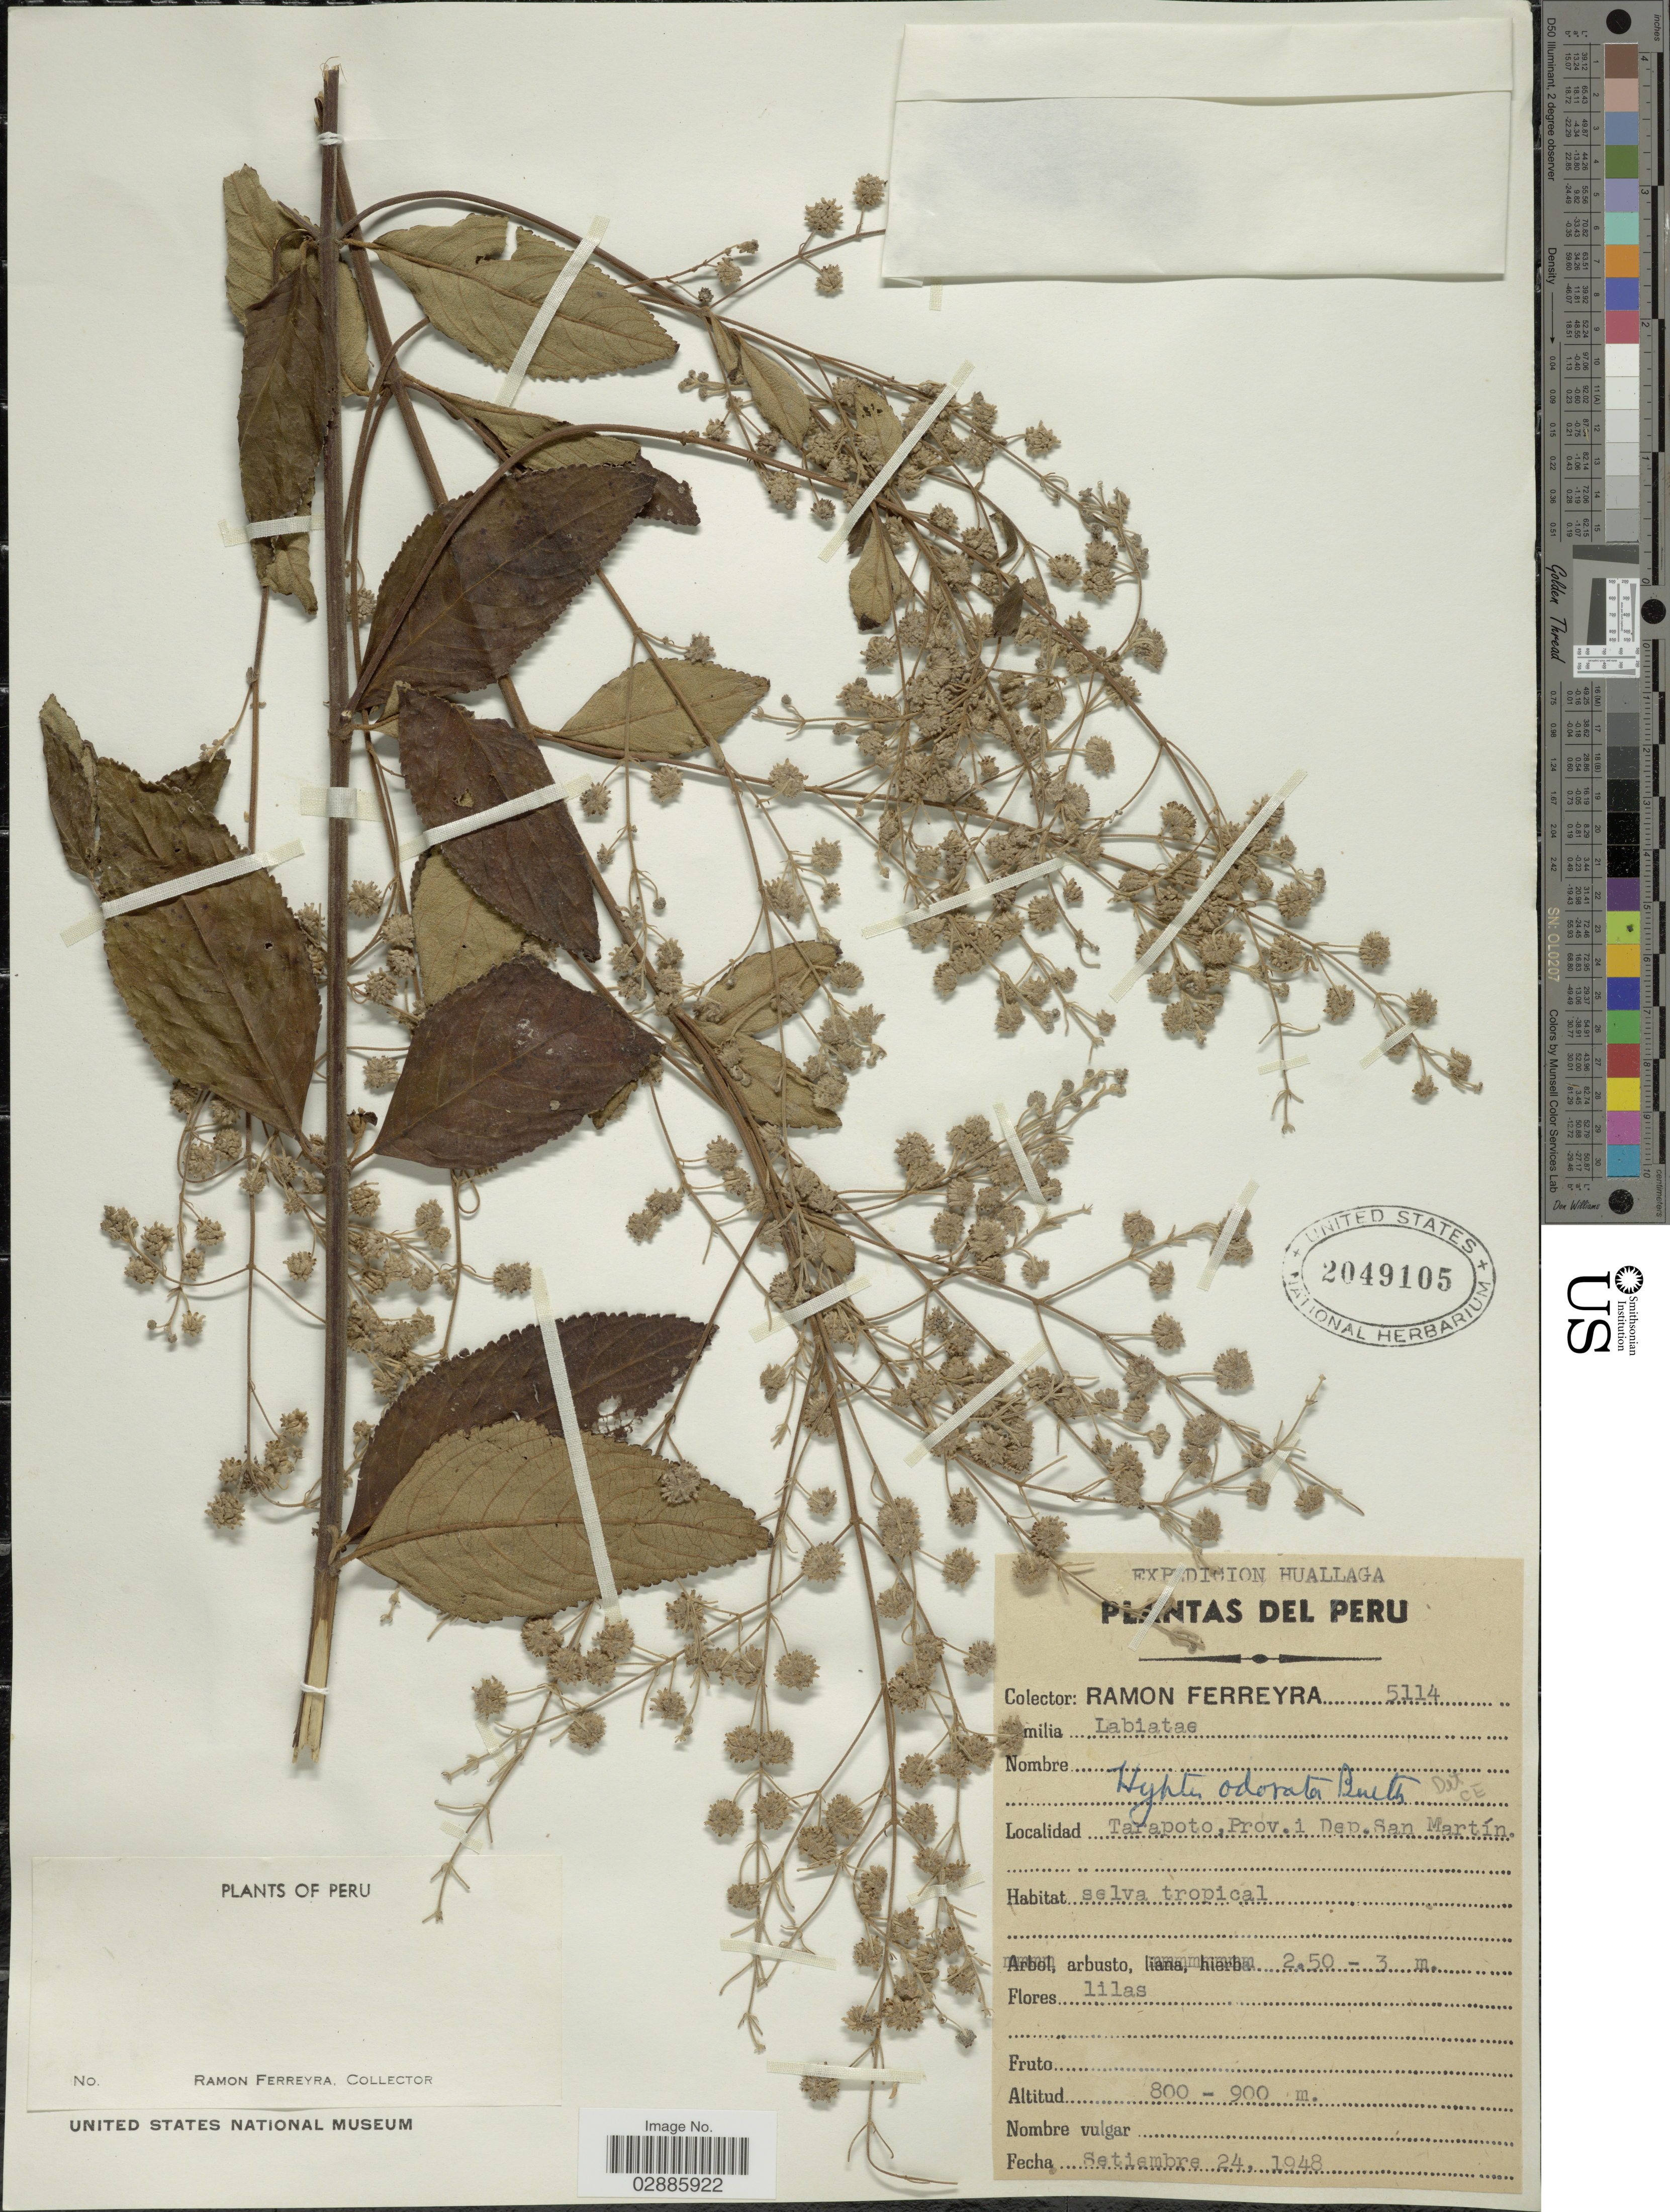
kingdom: Plantae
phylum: Tracheophyta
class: Magnoliopsida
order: Lamiales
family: Lamiaceae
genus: Hyptis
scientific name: Hyptis odorata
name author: Benth.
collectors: R. A. Ferreyra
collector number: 5114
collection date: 1948-09-24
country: Peru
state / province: San Martín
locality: Tarapoto, Prov. i Dep. San Martín.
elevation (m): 800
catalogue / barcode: US 2049105